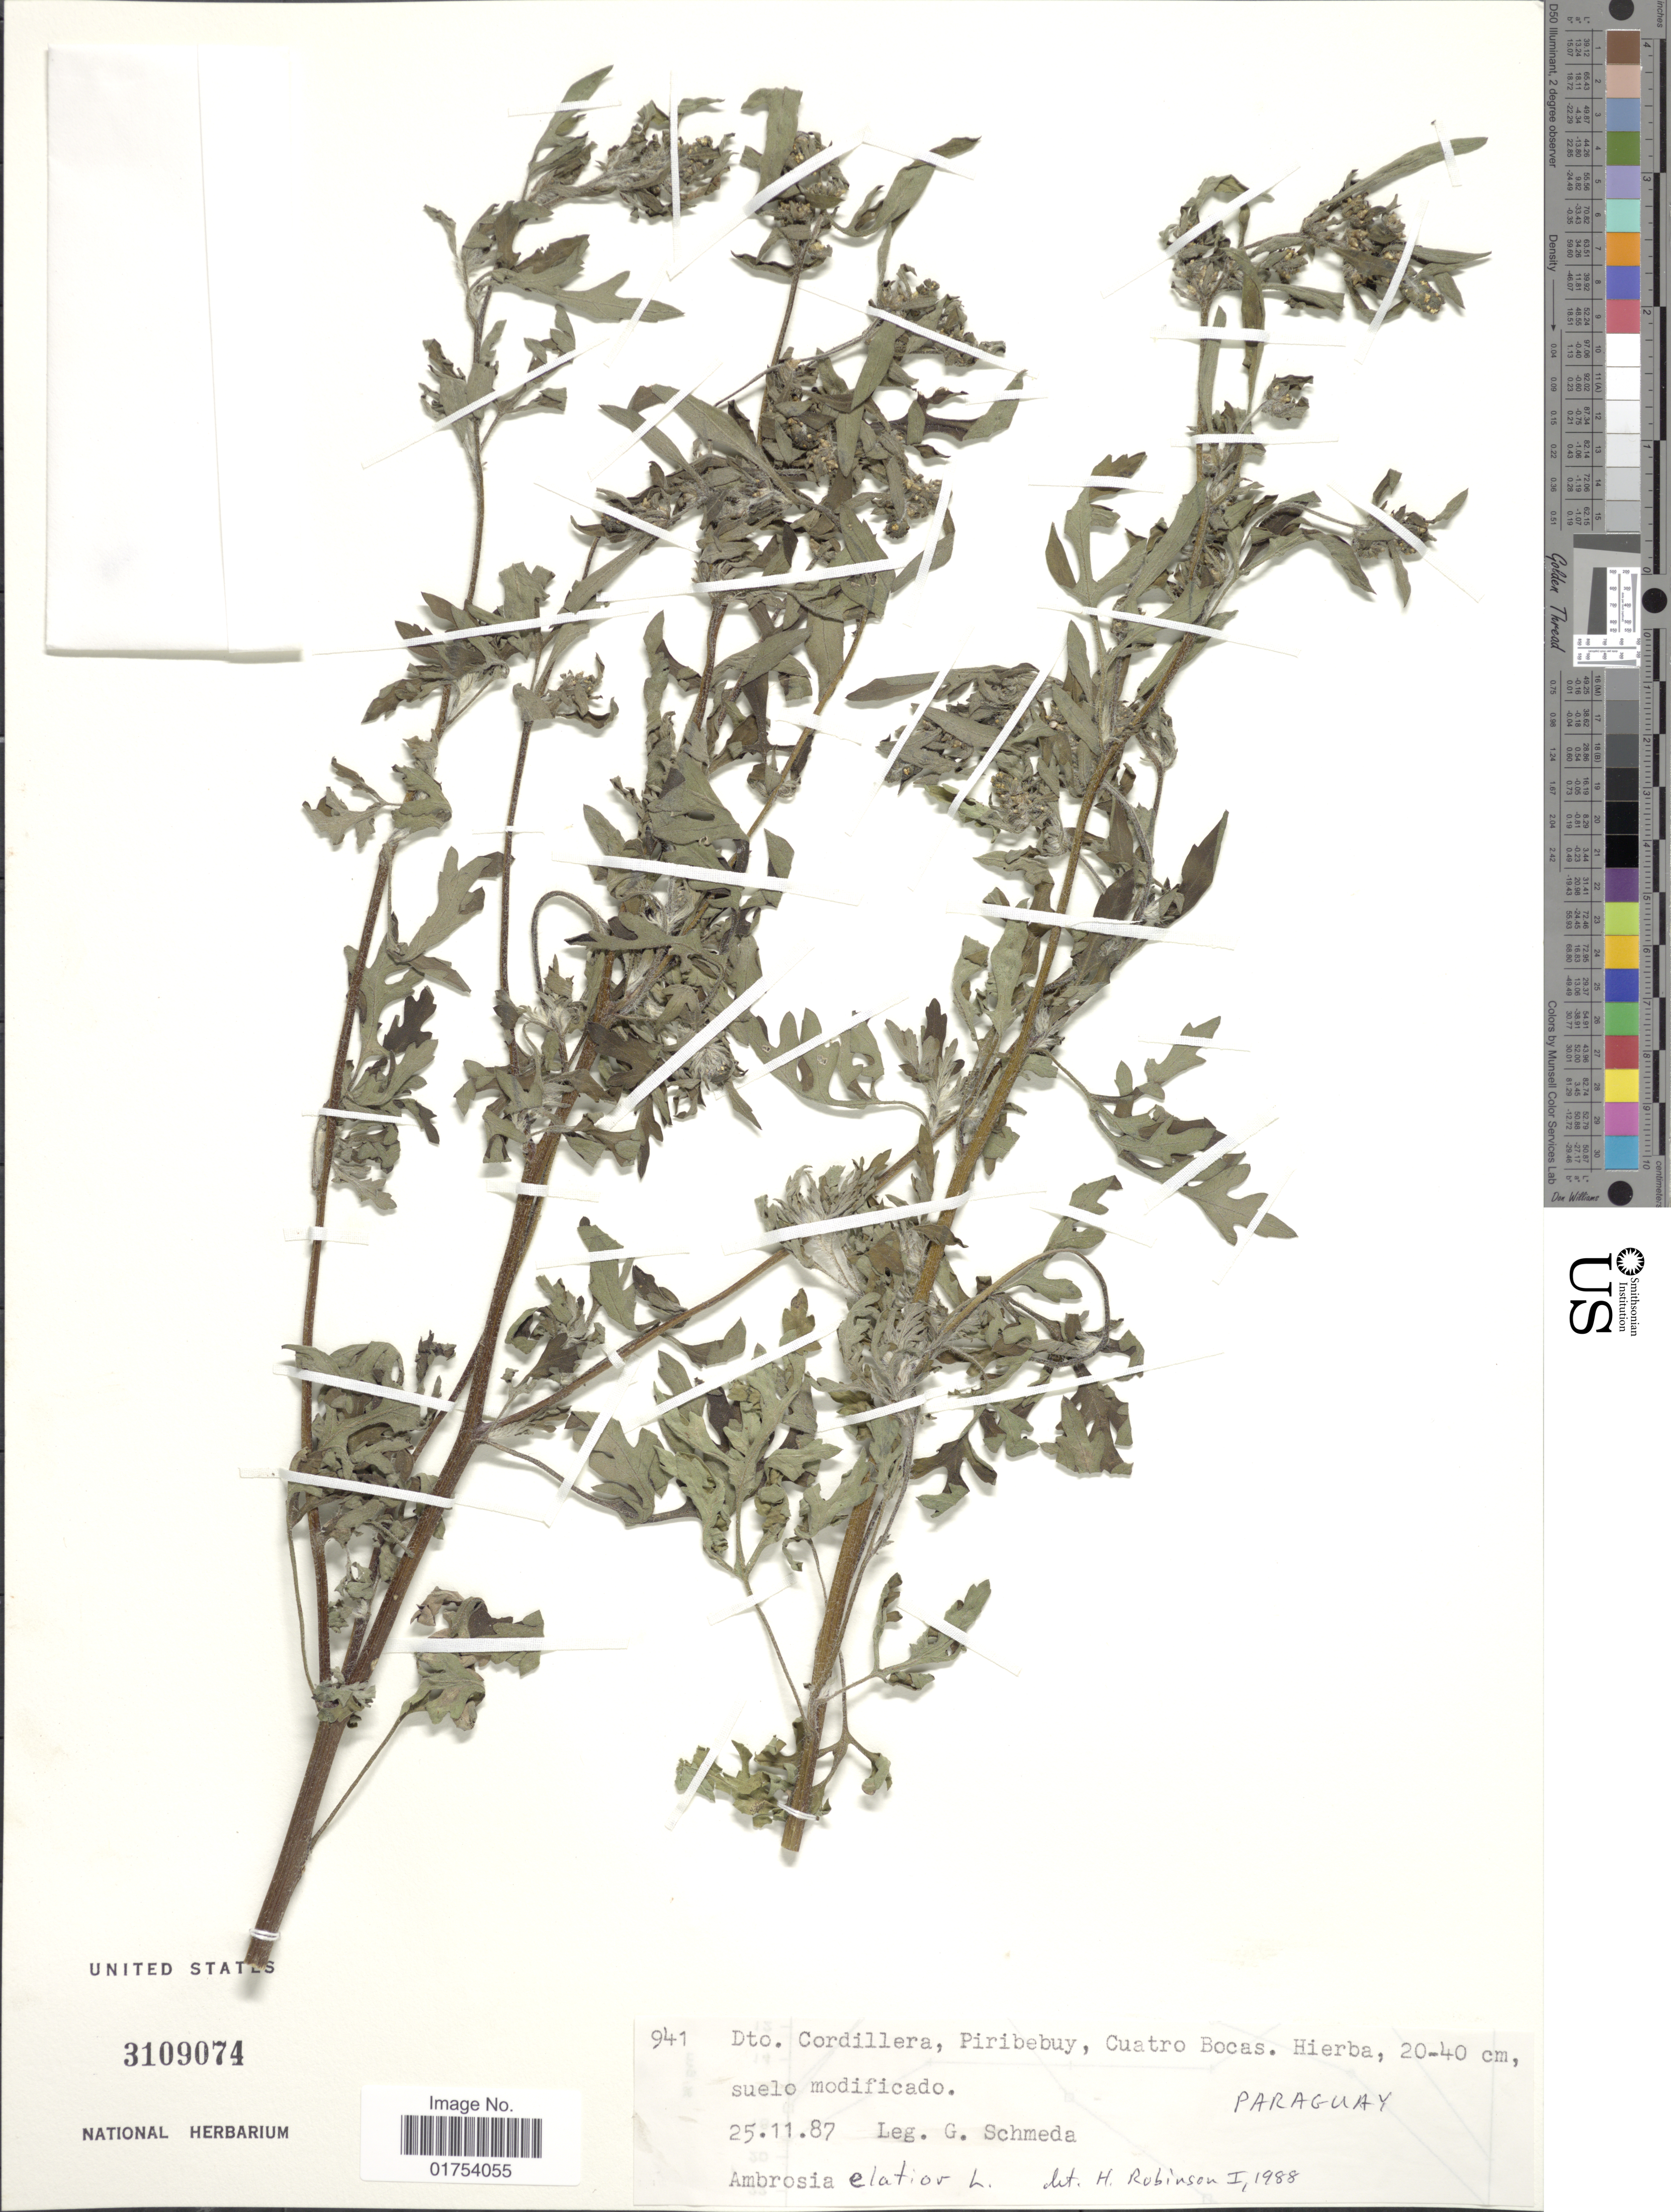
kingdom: Plantae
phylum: Tracheophyta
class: Magnoliopsida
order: Asterales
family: Asteraceae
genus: Ambrosia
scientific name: Ambrosia elatior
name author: L.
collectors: G. Schmeda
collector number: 941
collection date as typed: Transcribed d/m/y: 25/11/87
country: Paraguay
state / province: Cordillera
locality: Piribebuy, Custro Bocas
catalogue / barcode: US 3109074